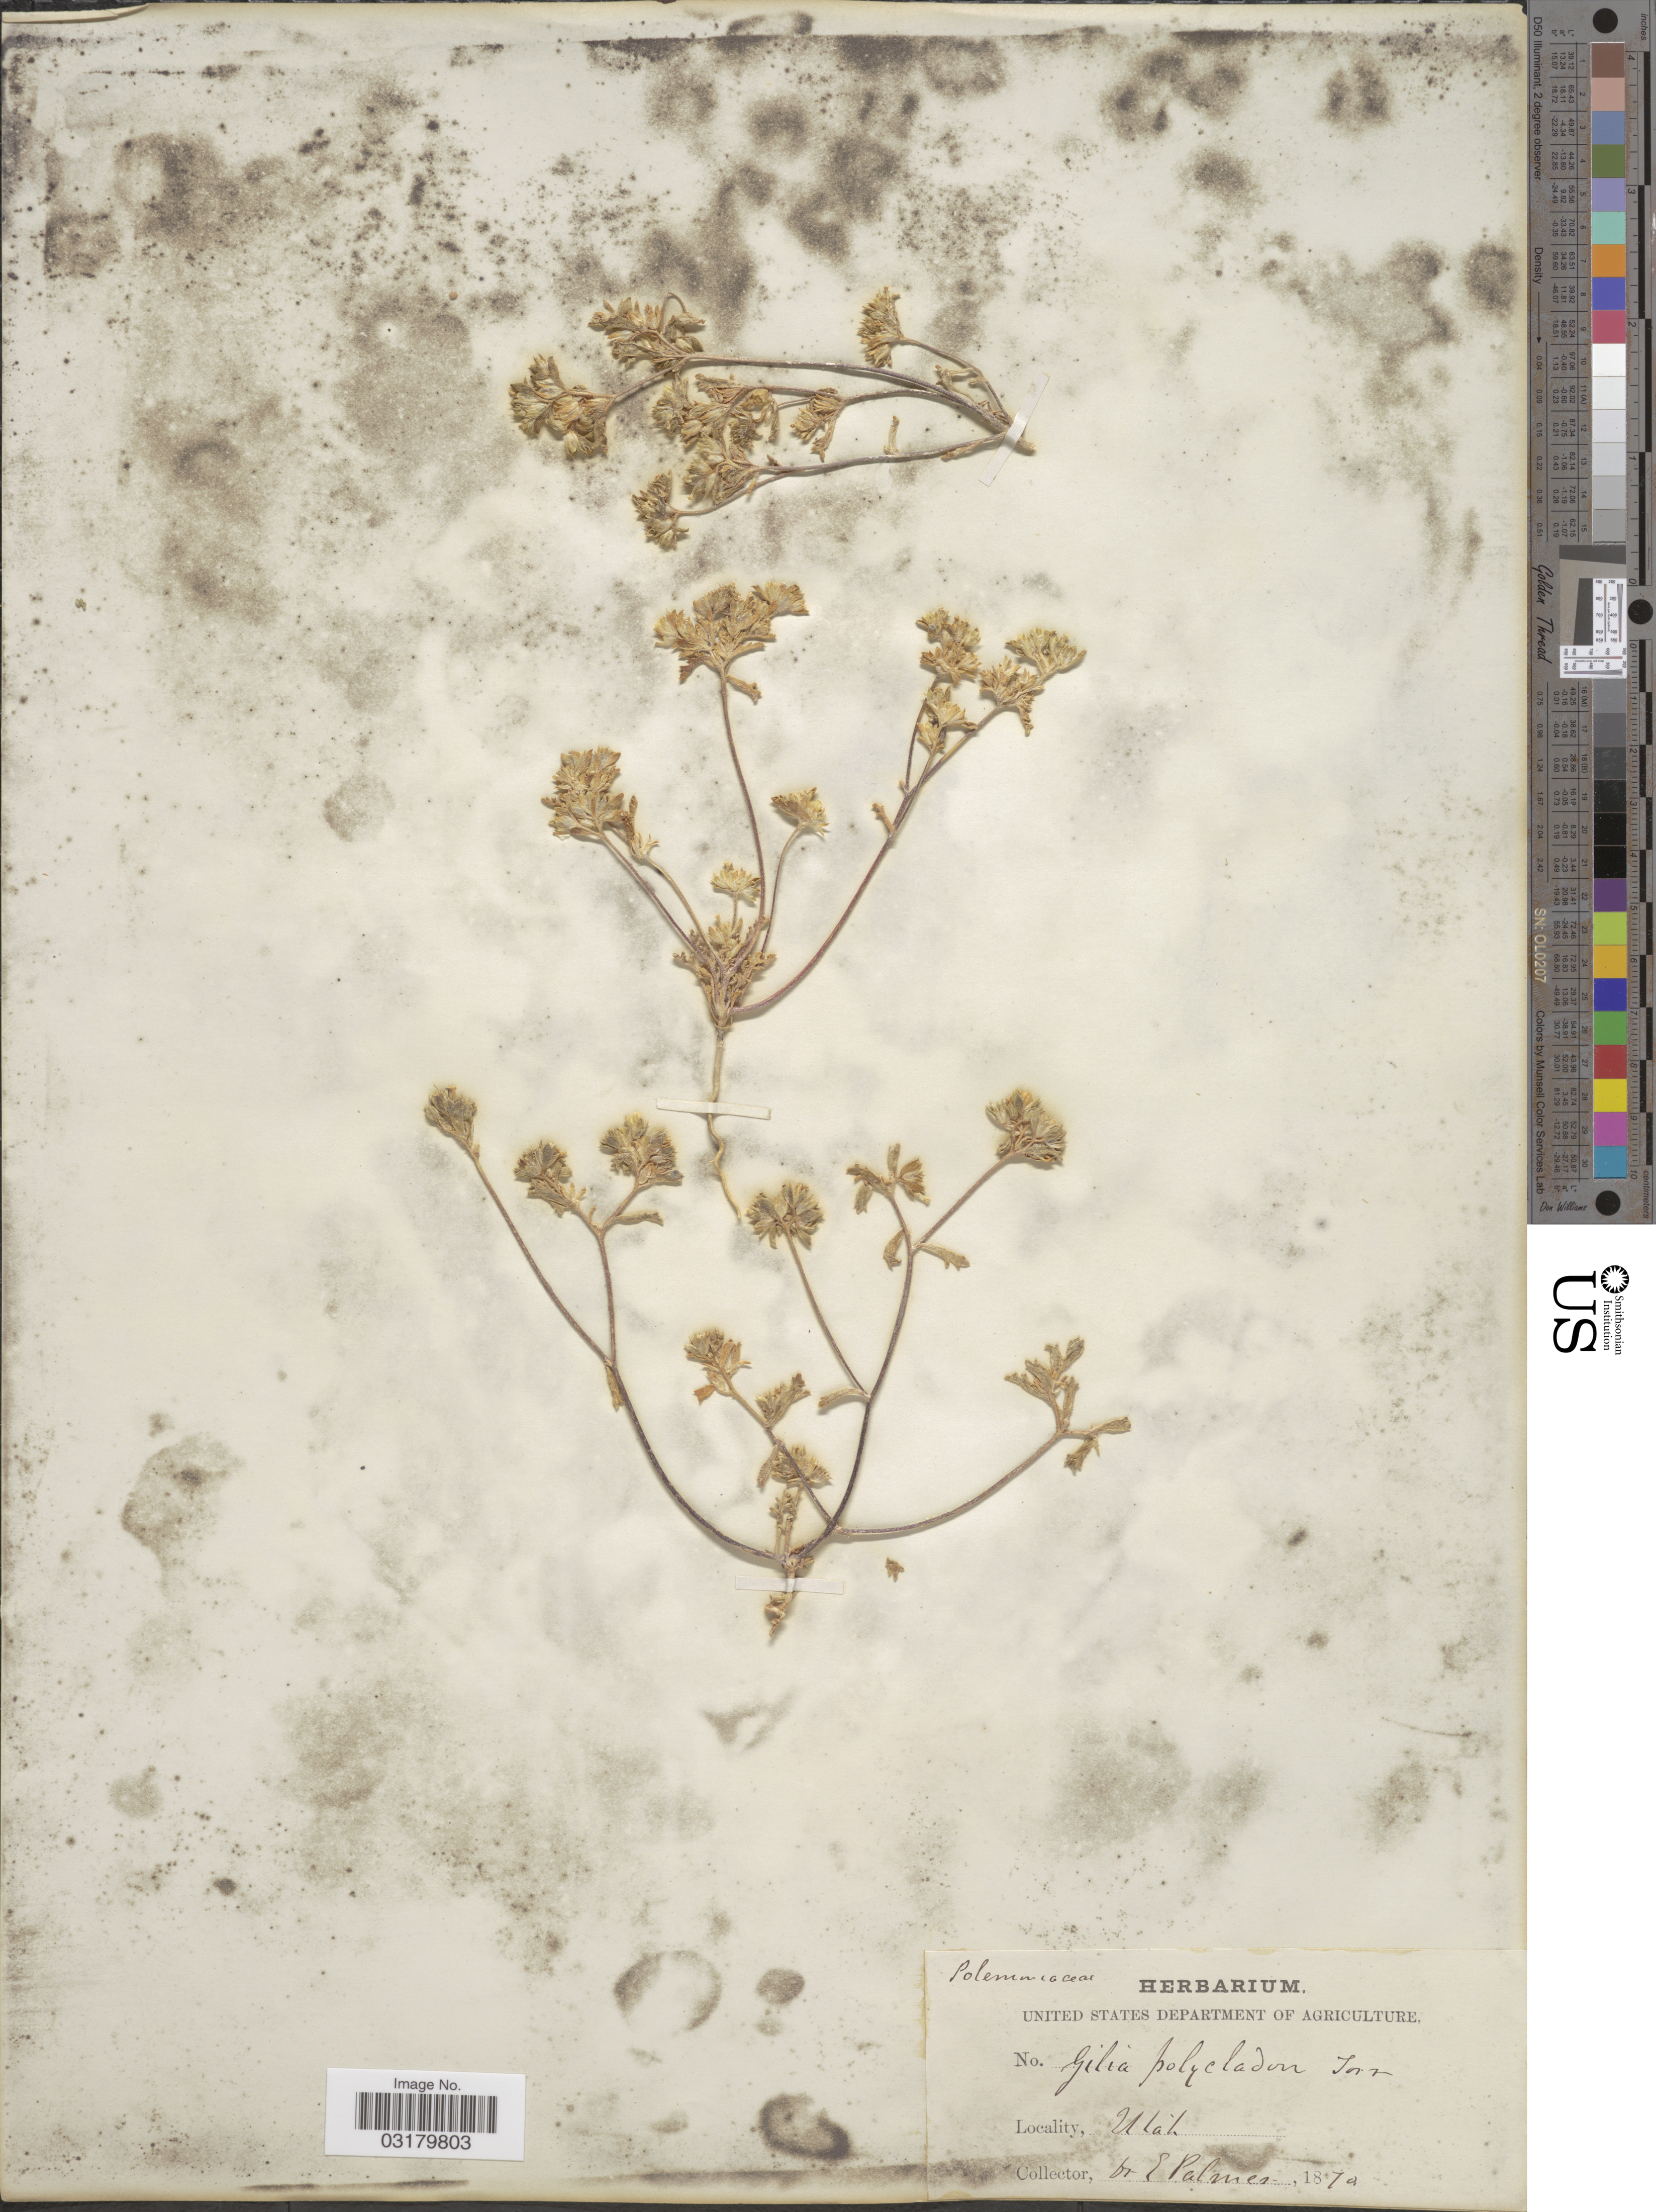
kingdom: Plantae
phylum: Tracheophyta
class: Magnoliopsida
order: Ericales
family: Polemoniaceae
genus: Ipomopsis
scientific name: Ipomopsis polycladon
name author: (Torr.) V.E. Grant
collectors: E. Palmer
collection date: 1870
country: United States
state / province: Utah